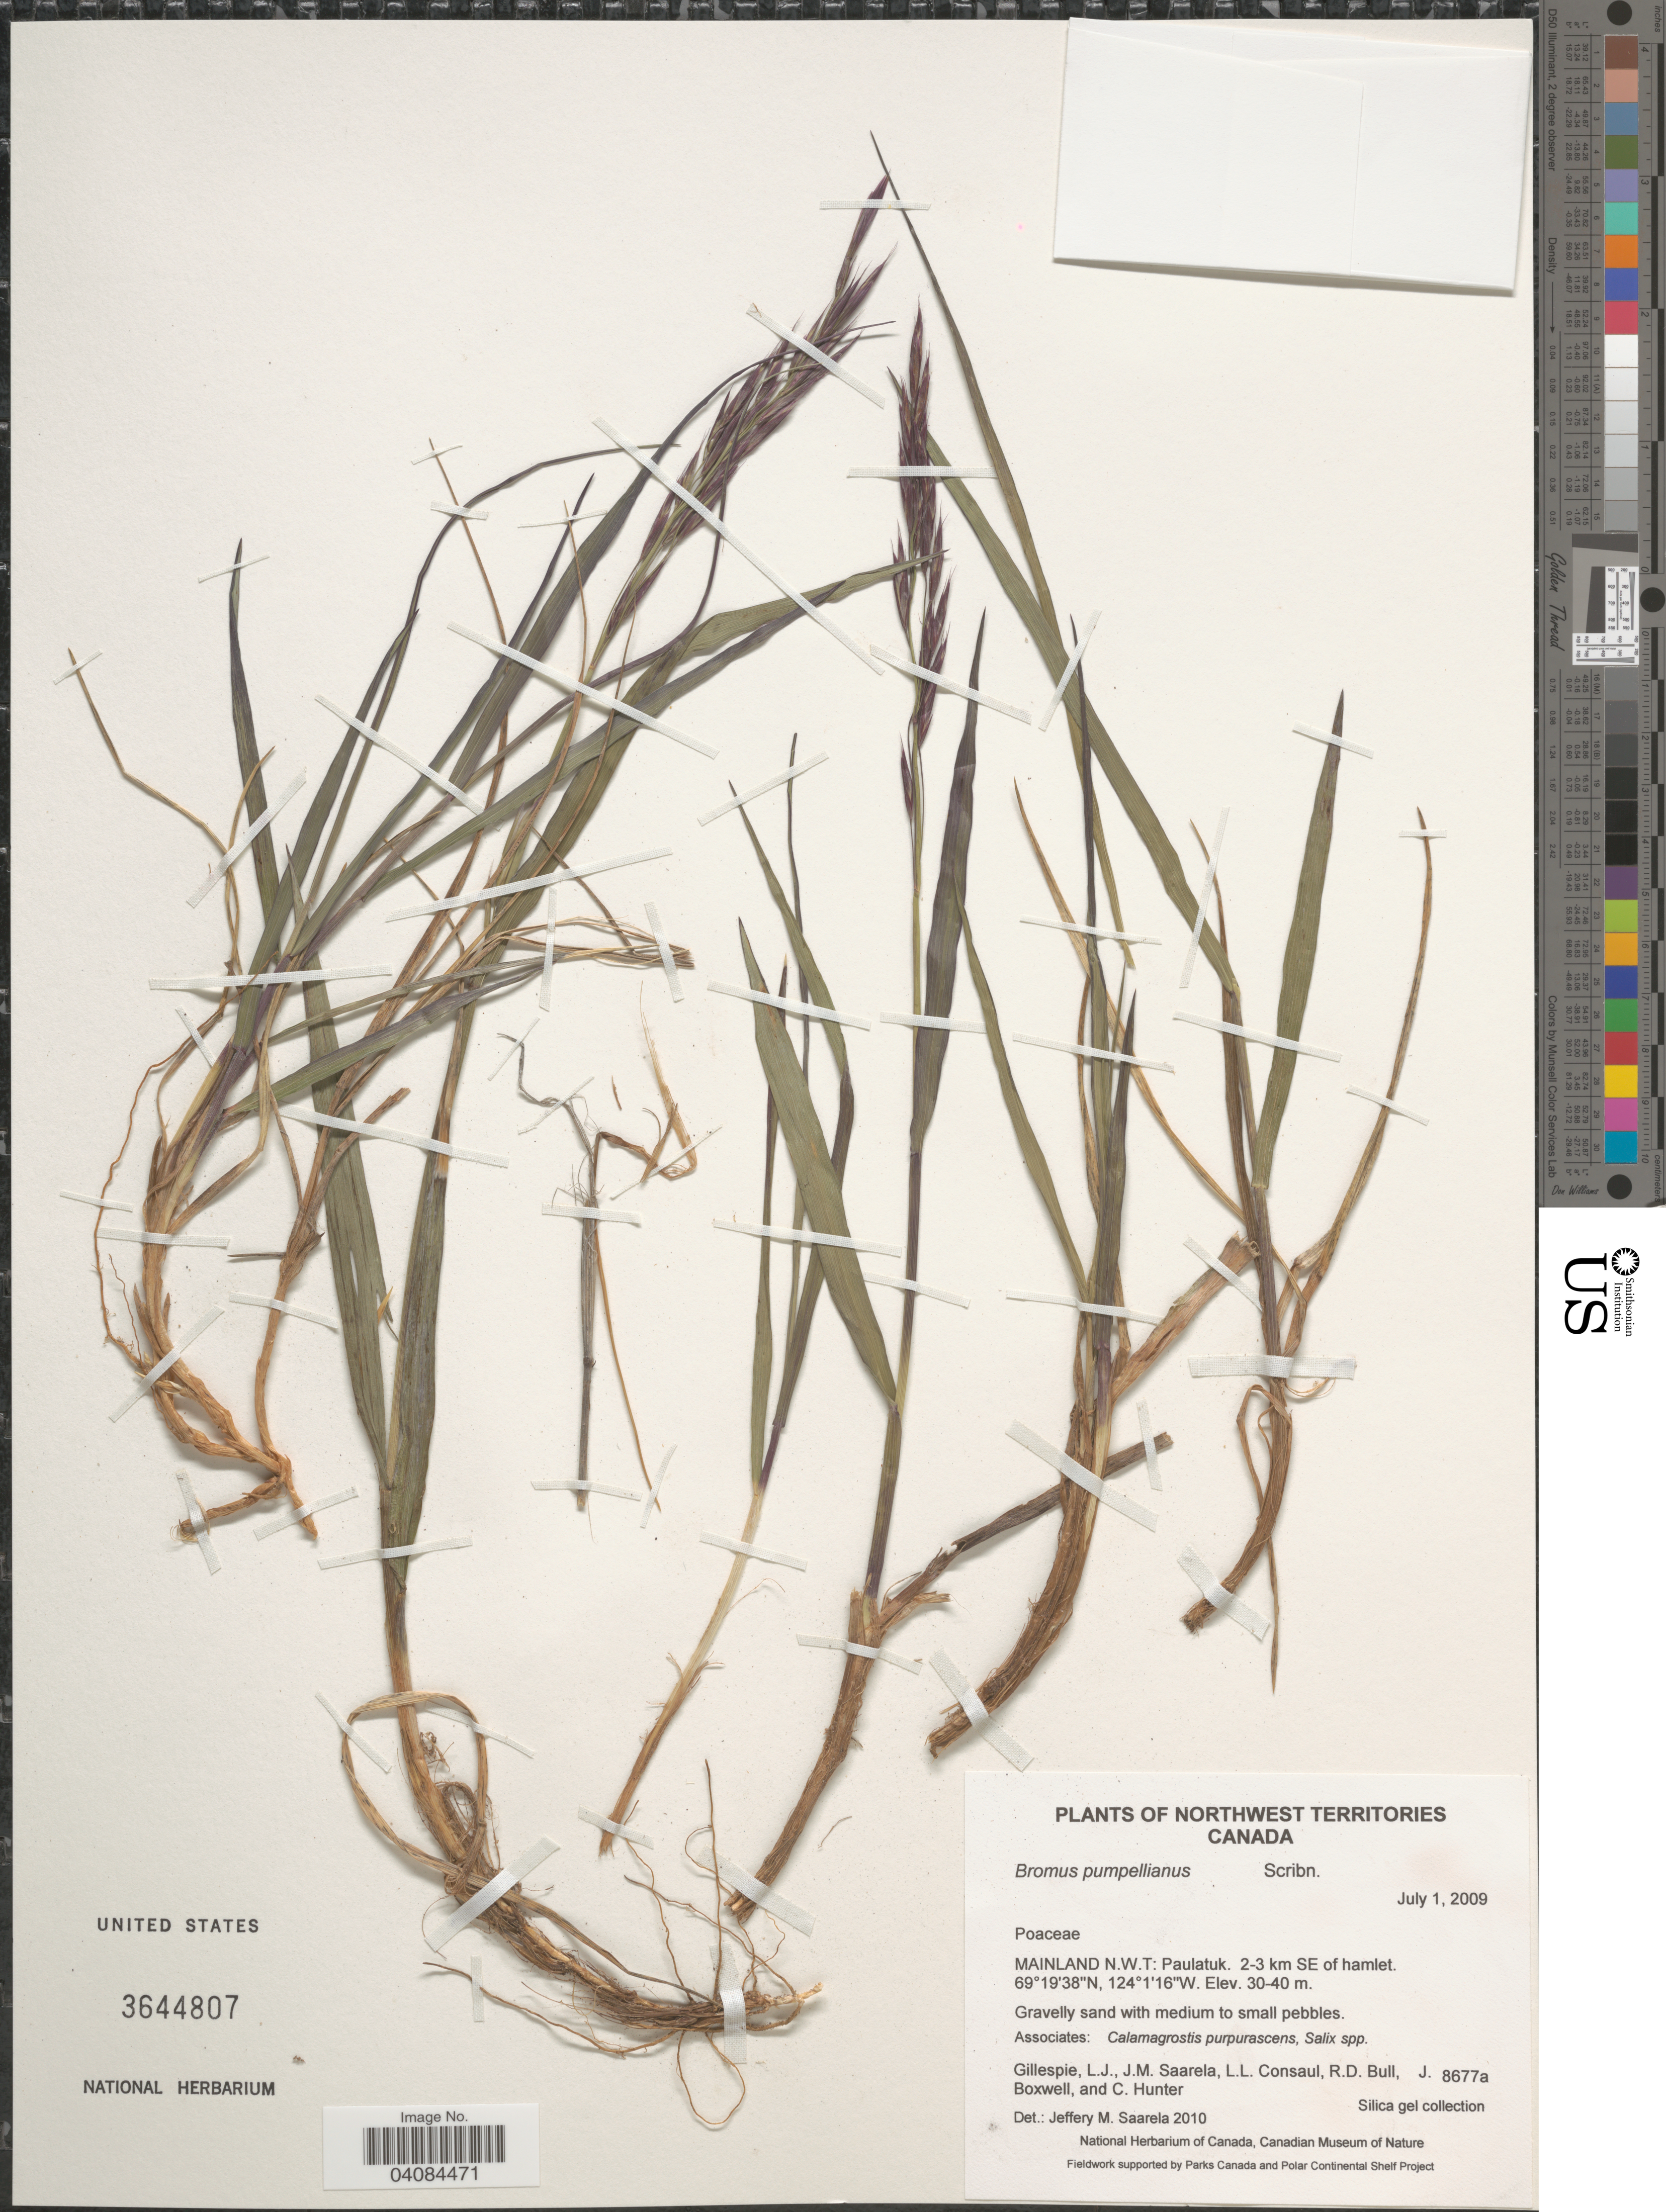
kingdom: Plantae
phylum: Tracheophyta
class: Liliopsida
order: Poales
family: Poaceae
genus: Bromus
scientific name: Bromus pumpellianus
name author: Scribn.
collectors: L. Gillespie, J. Saarela, L. Consaul, R. Bull & et al.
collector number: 8677a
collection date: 2009-07-01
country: Canada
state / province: Northwest Territories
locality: Mainland N.W.T.: Paulatuk. 2-3 km SE of hamlet.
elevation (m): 30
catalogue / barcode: US 3644807